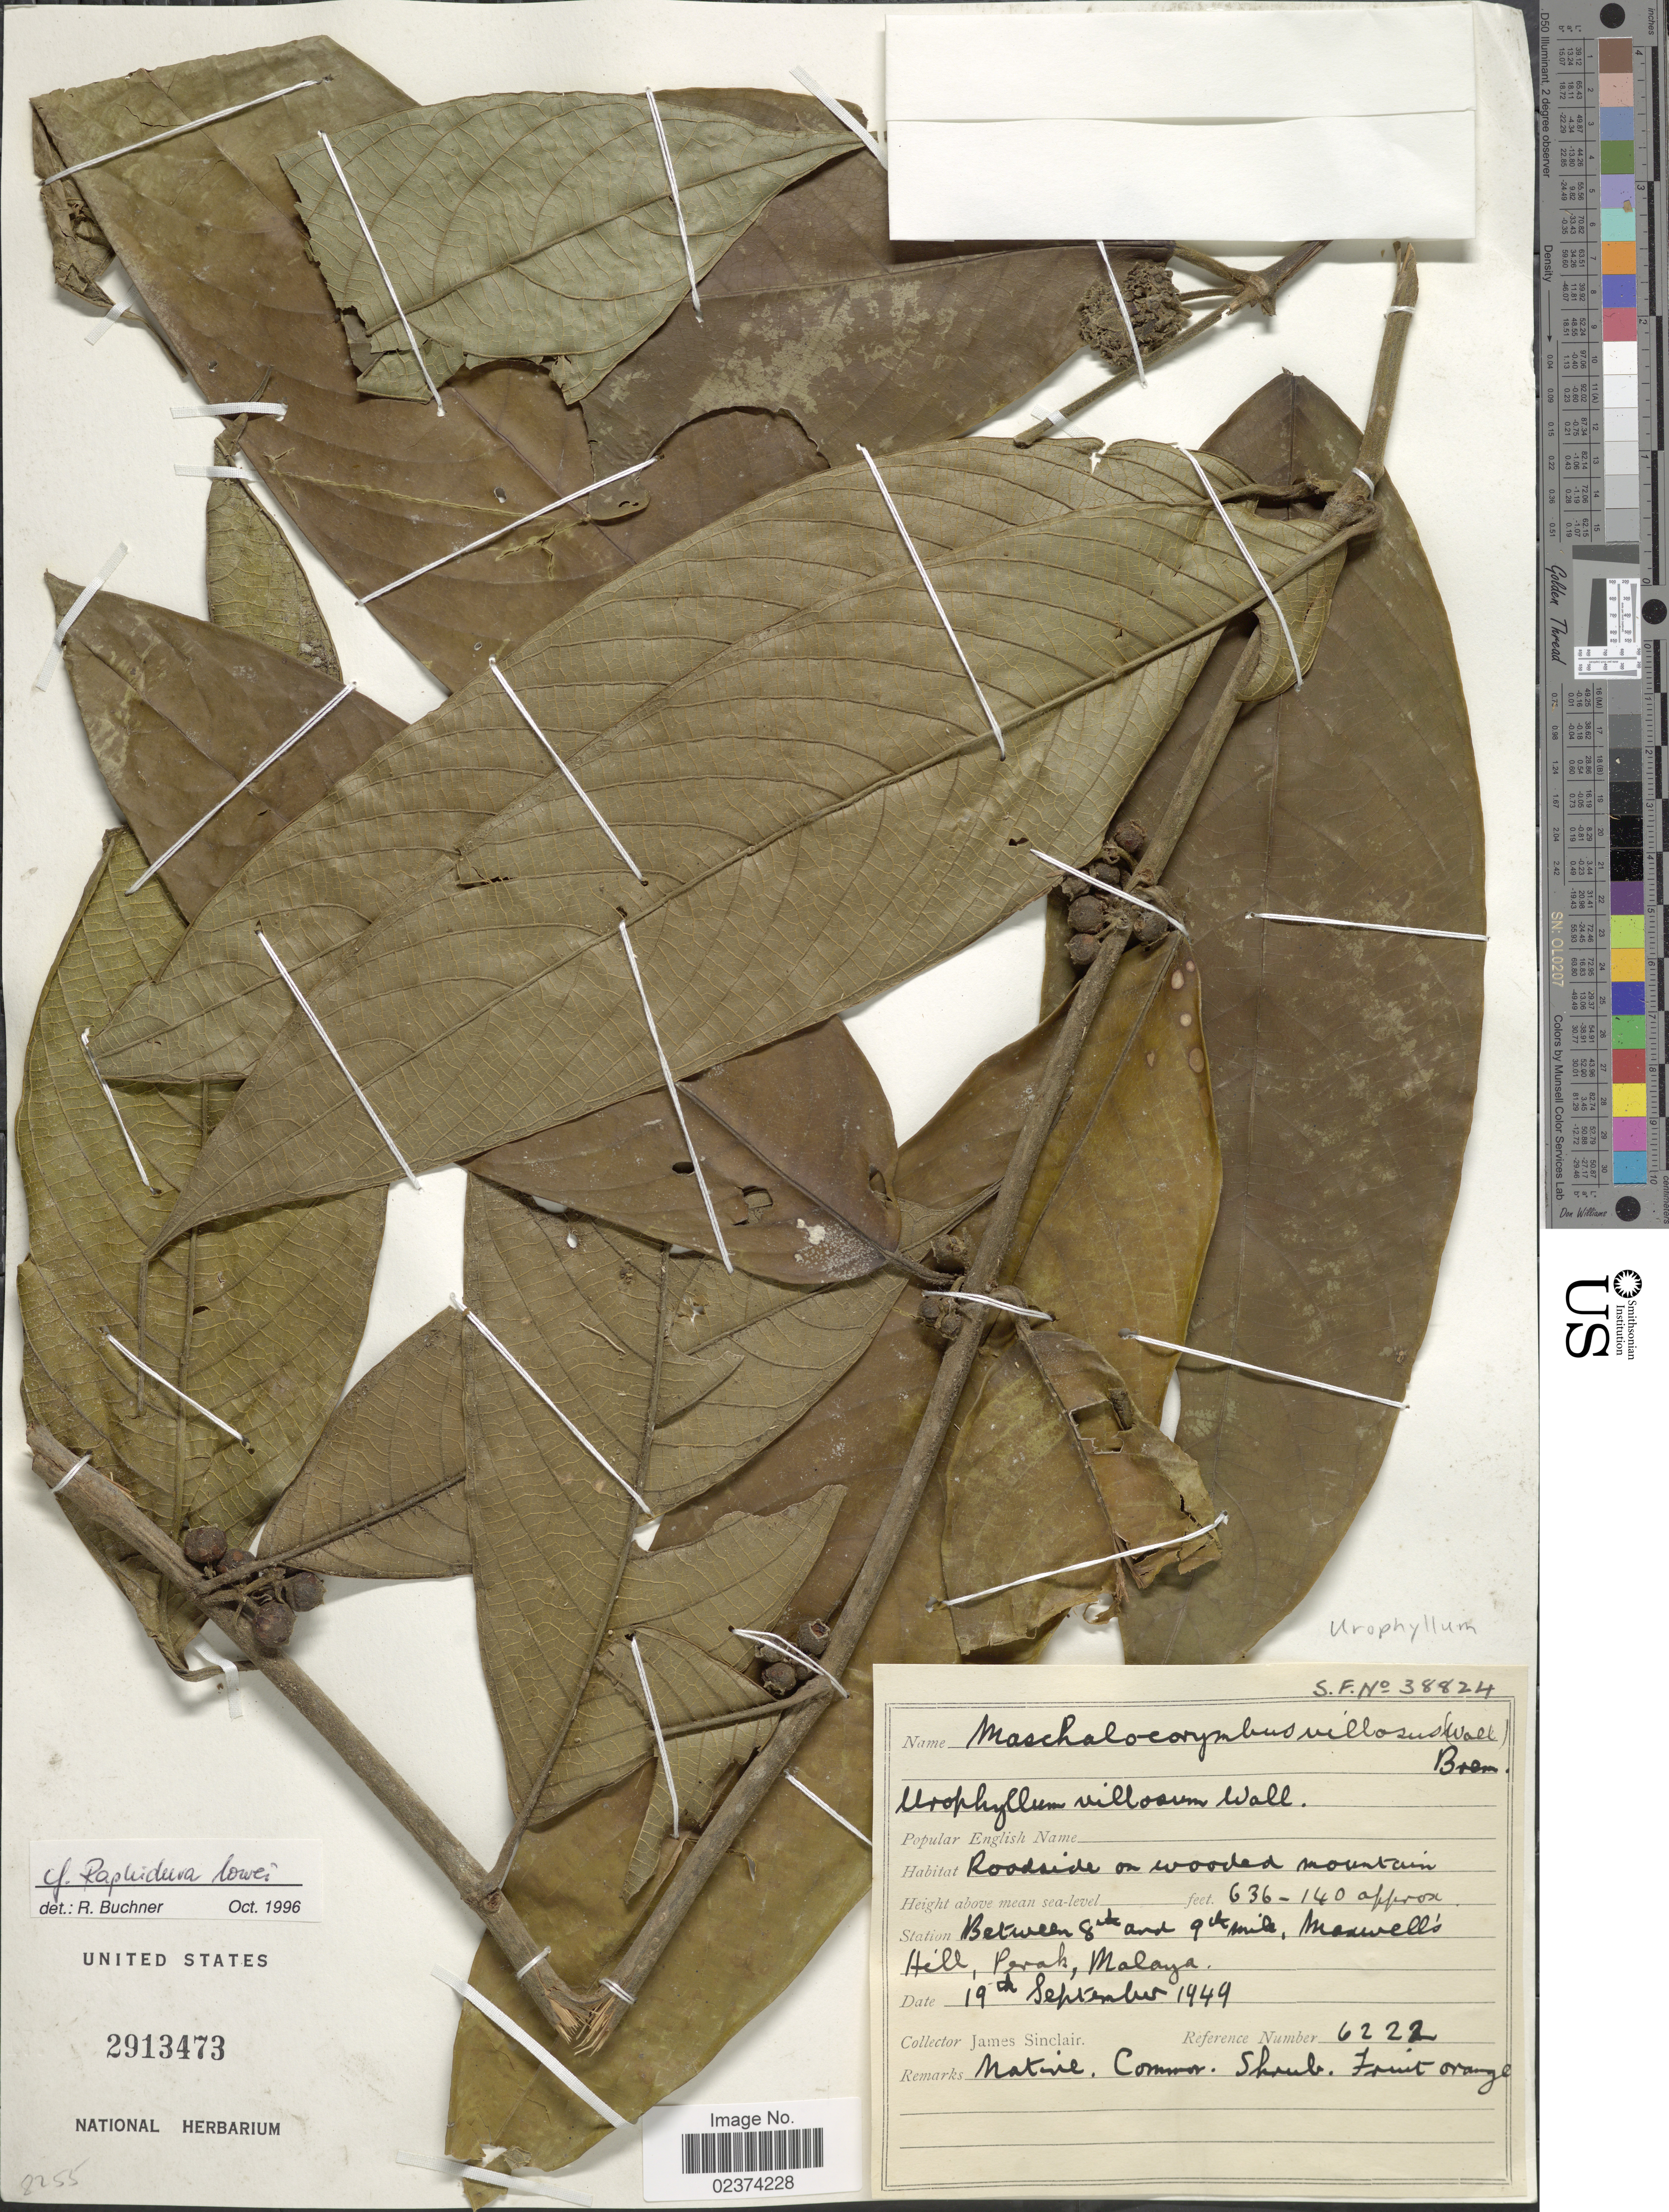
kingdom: Plantae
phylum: Tracheophyta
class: Magnoliopsida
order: Gentianales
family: Rubiaceae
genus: Rhaphidura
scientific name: Rhaphidura lowii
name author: (Ridl.) Bremek.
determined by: Buchner, R.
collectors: J. Sinclair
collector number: SFN38824/96222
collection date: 1949-09-19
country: Malaysia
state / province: Perak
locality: Between 8th and 9th mile, Maxwell's Hill, Perak, Malaya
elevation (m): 43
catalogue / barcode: US 2913473